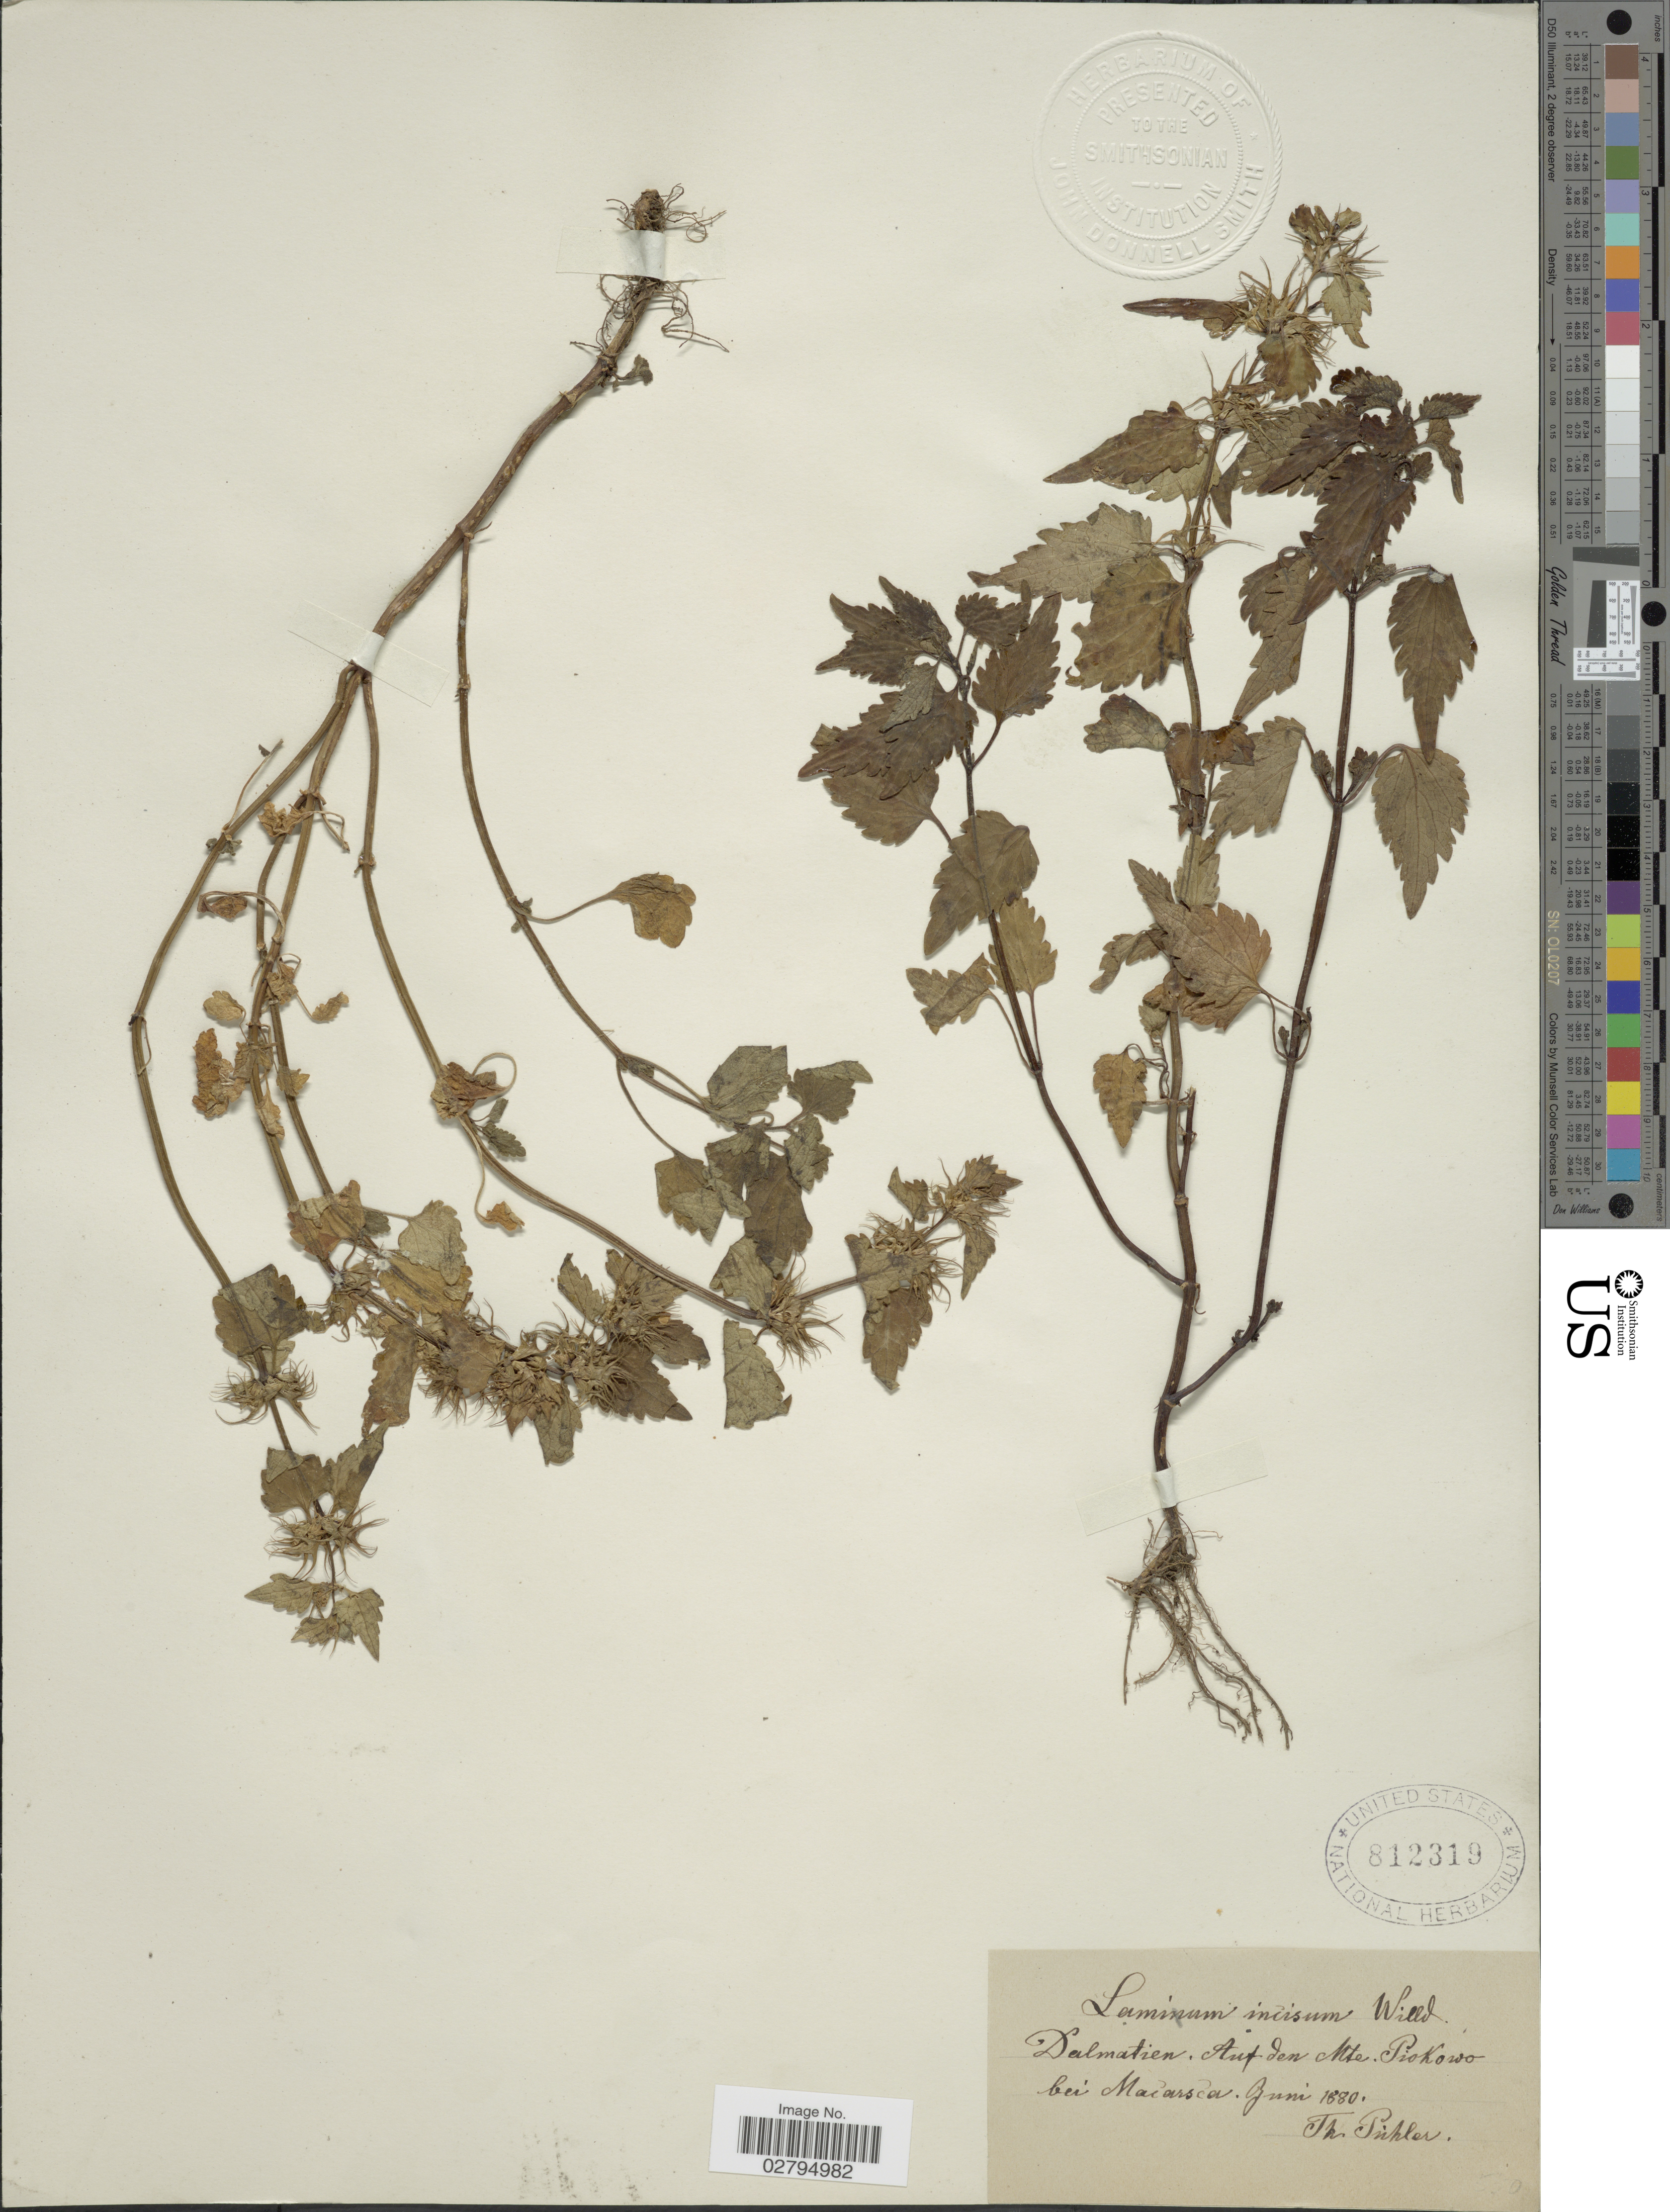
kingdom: Plantae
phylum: Tracheophyta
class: Magnoliopsida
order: Lamiales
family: Lamiaceae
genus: Lamium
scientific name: Lamium hybridum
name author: Vill.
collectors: T. Pichler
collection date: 1880-06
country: Croatia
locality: Dalmatien. Auf den Mte. Piokowo bei Maiarsca.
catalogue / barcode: US 812319